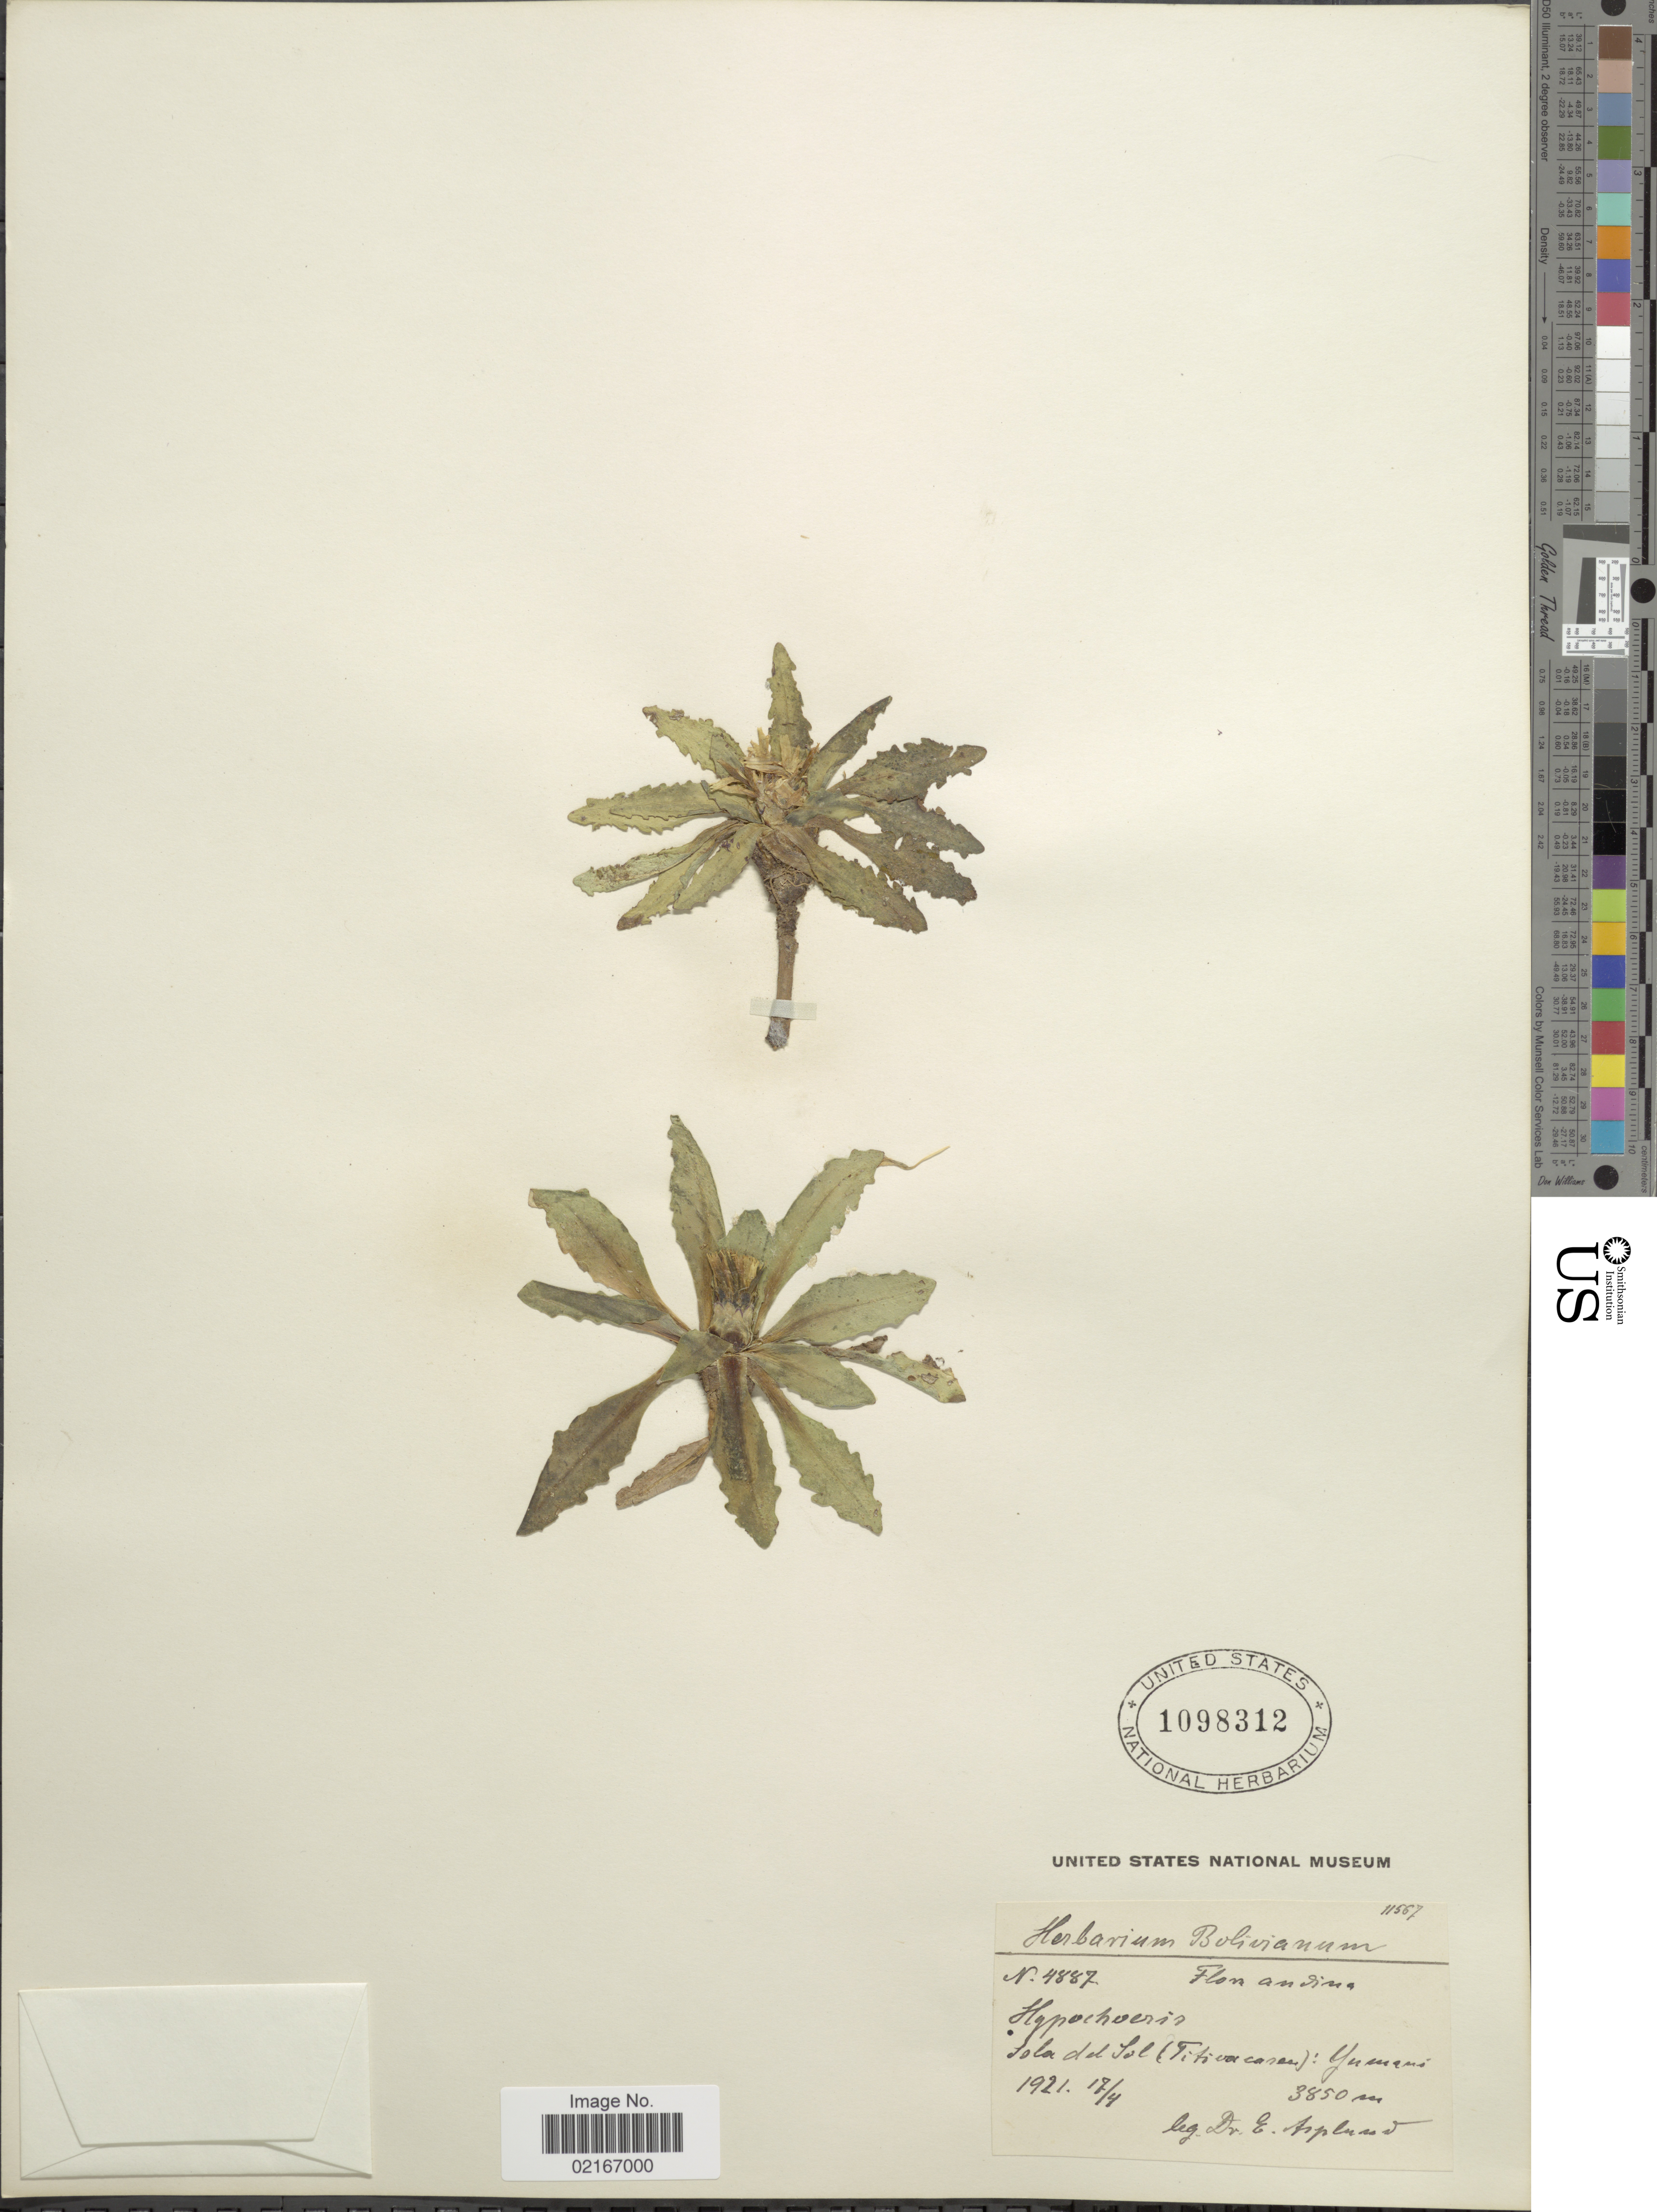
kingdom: Plantae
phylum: Tracheophyta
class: Magnoliopsida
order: Asterales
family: Asteraceae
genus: Hypochaeris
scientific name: Hypochaeris sp.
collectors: E. Asplund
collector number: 4887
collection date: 1921-04-17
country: Bolivia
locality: Isla del Sol (Titicaca)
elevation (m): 3850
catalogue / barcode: US 1098312